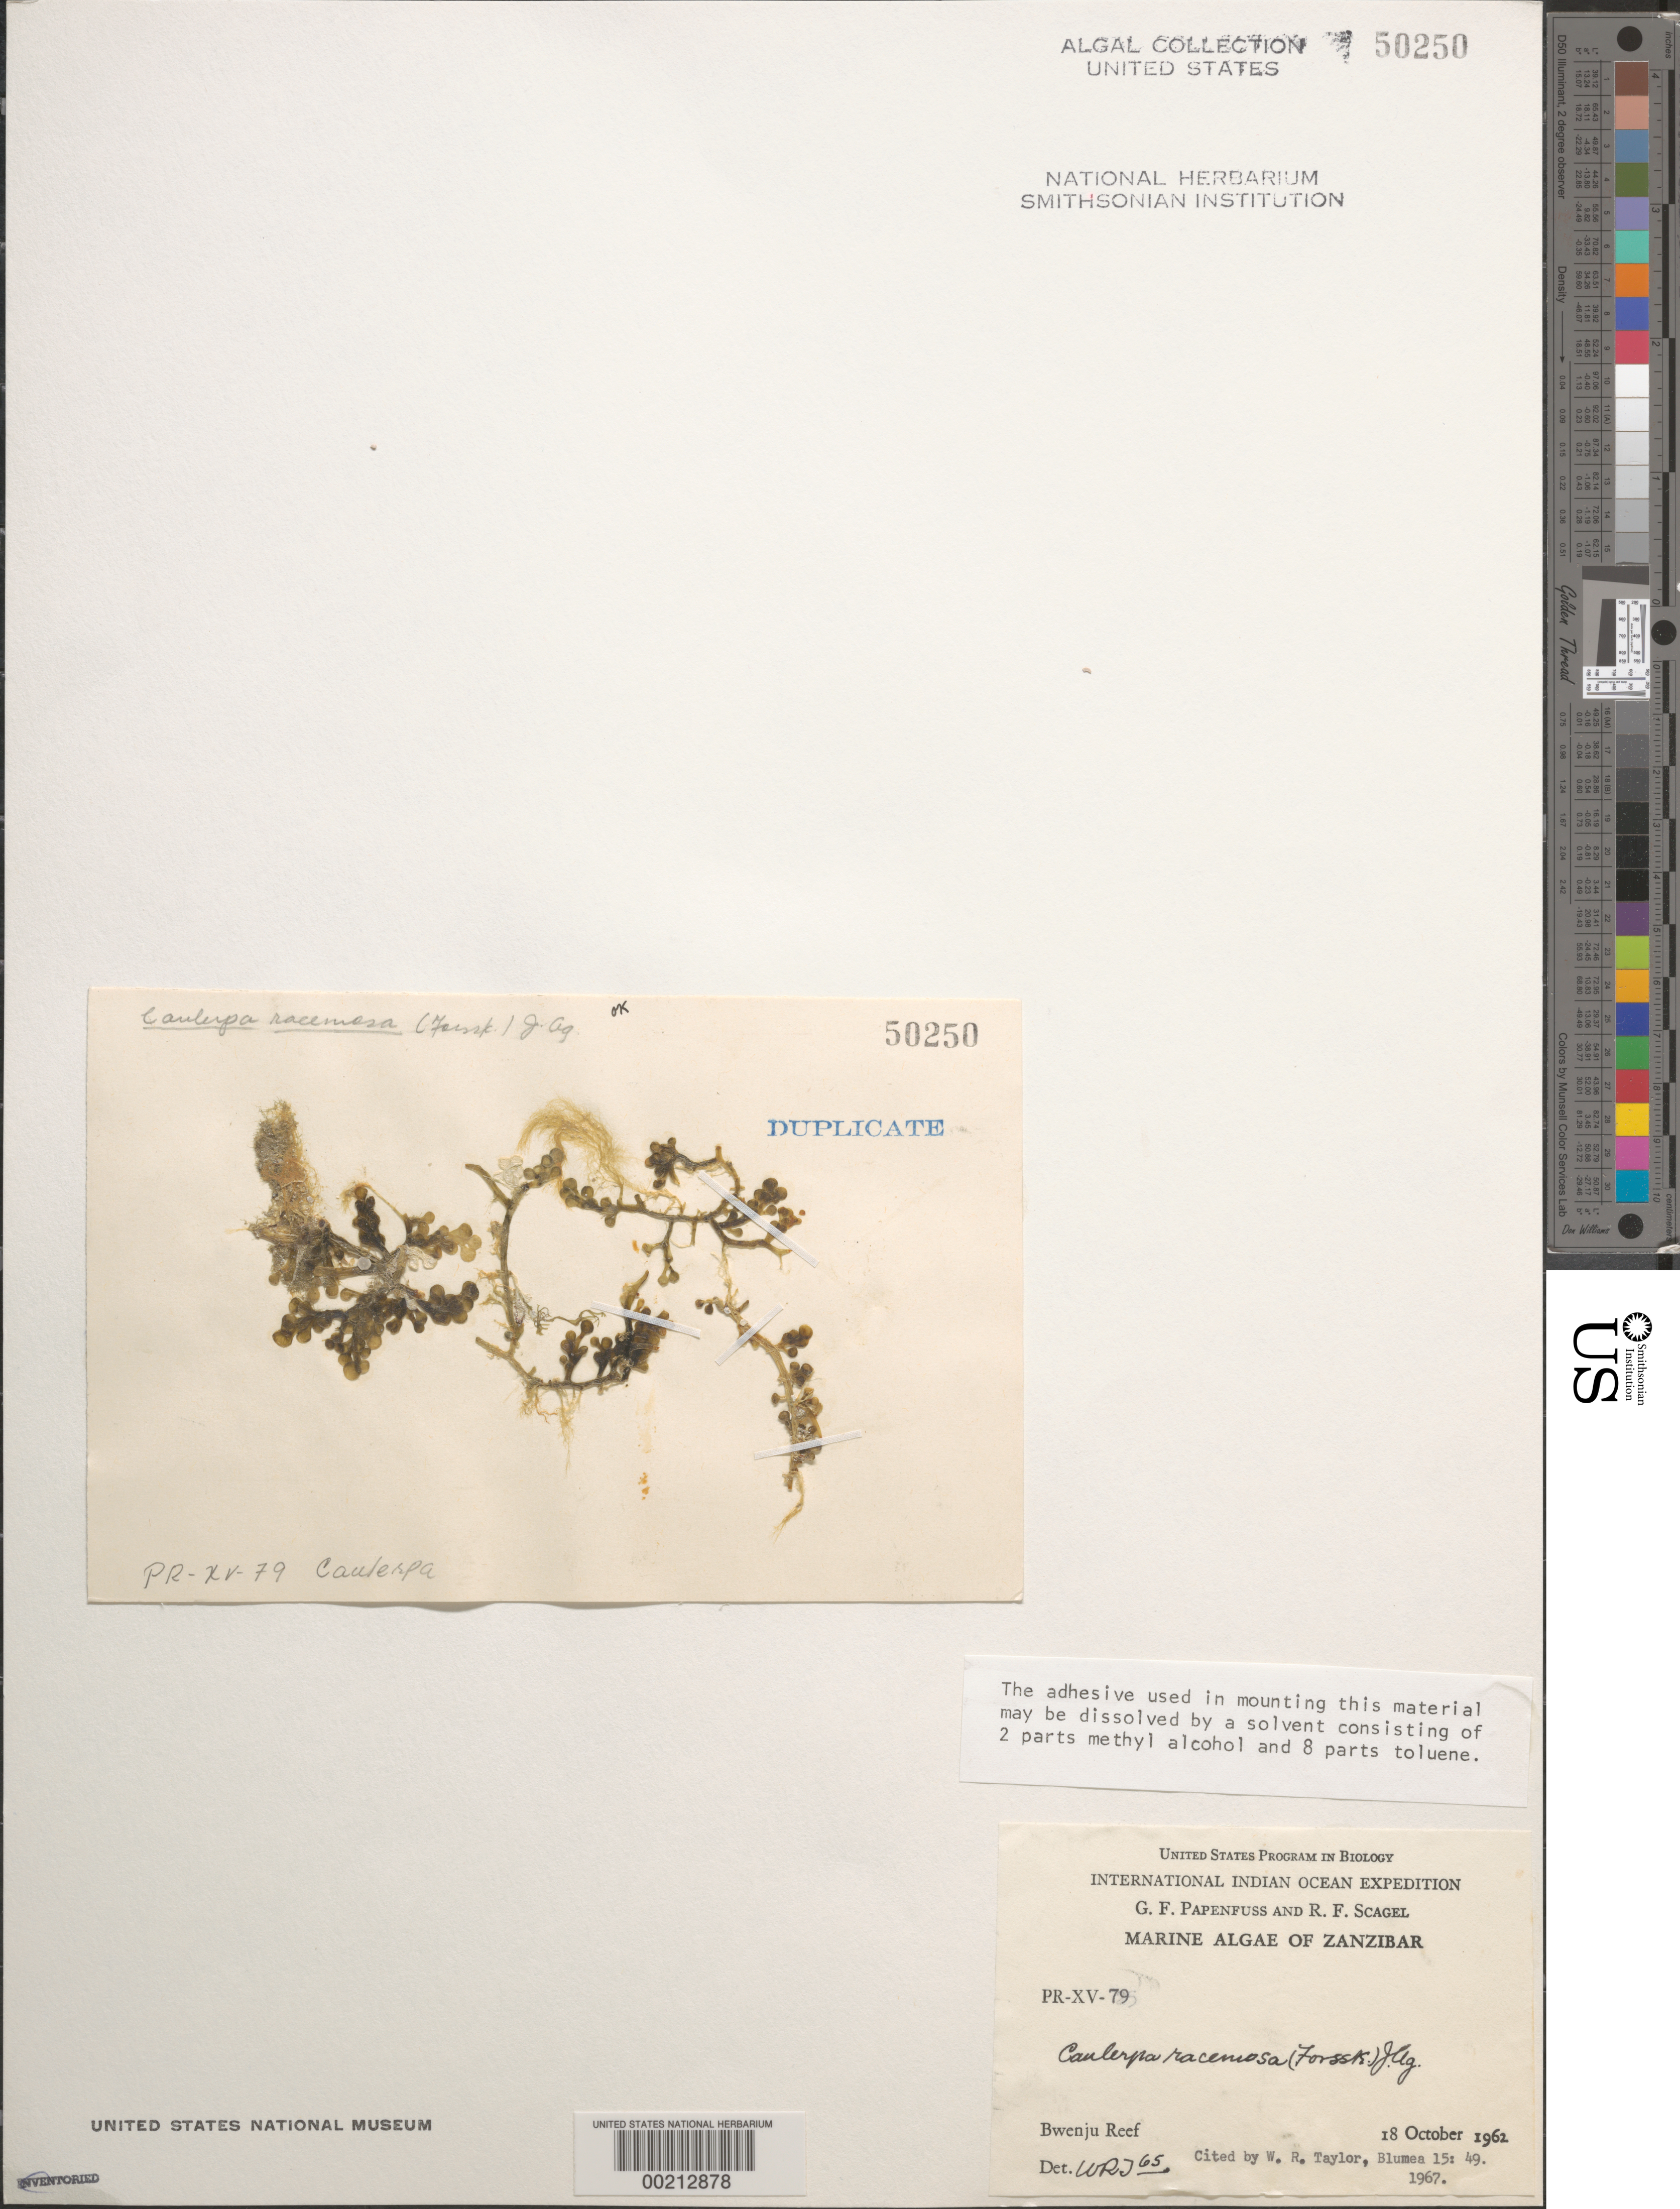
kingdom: Plantae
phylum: Chlorophyta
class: Ulvophyceae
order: Bryopsidales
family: Caulerpaceae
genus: Caulerpa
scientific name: Caulerpa racemosa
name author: (Forssk.) J. Agardh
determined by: Taylor, William R.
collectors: G. Papenfuss & R. F. Scagel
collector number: PR-XV-79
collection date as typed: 18 Oct 1962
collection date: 1962-10-18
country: Tanzania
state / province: Zanzibar Central/South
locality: Bwenju Reef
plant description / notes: International Indian Ocean Expedition, 1962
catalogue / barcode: US 50250